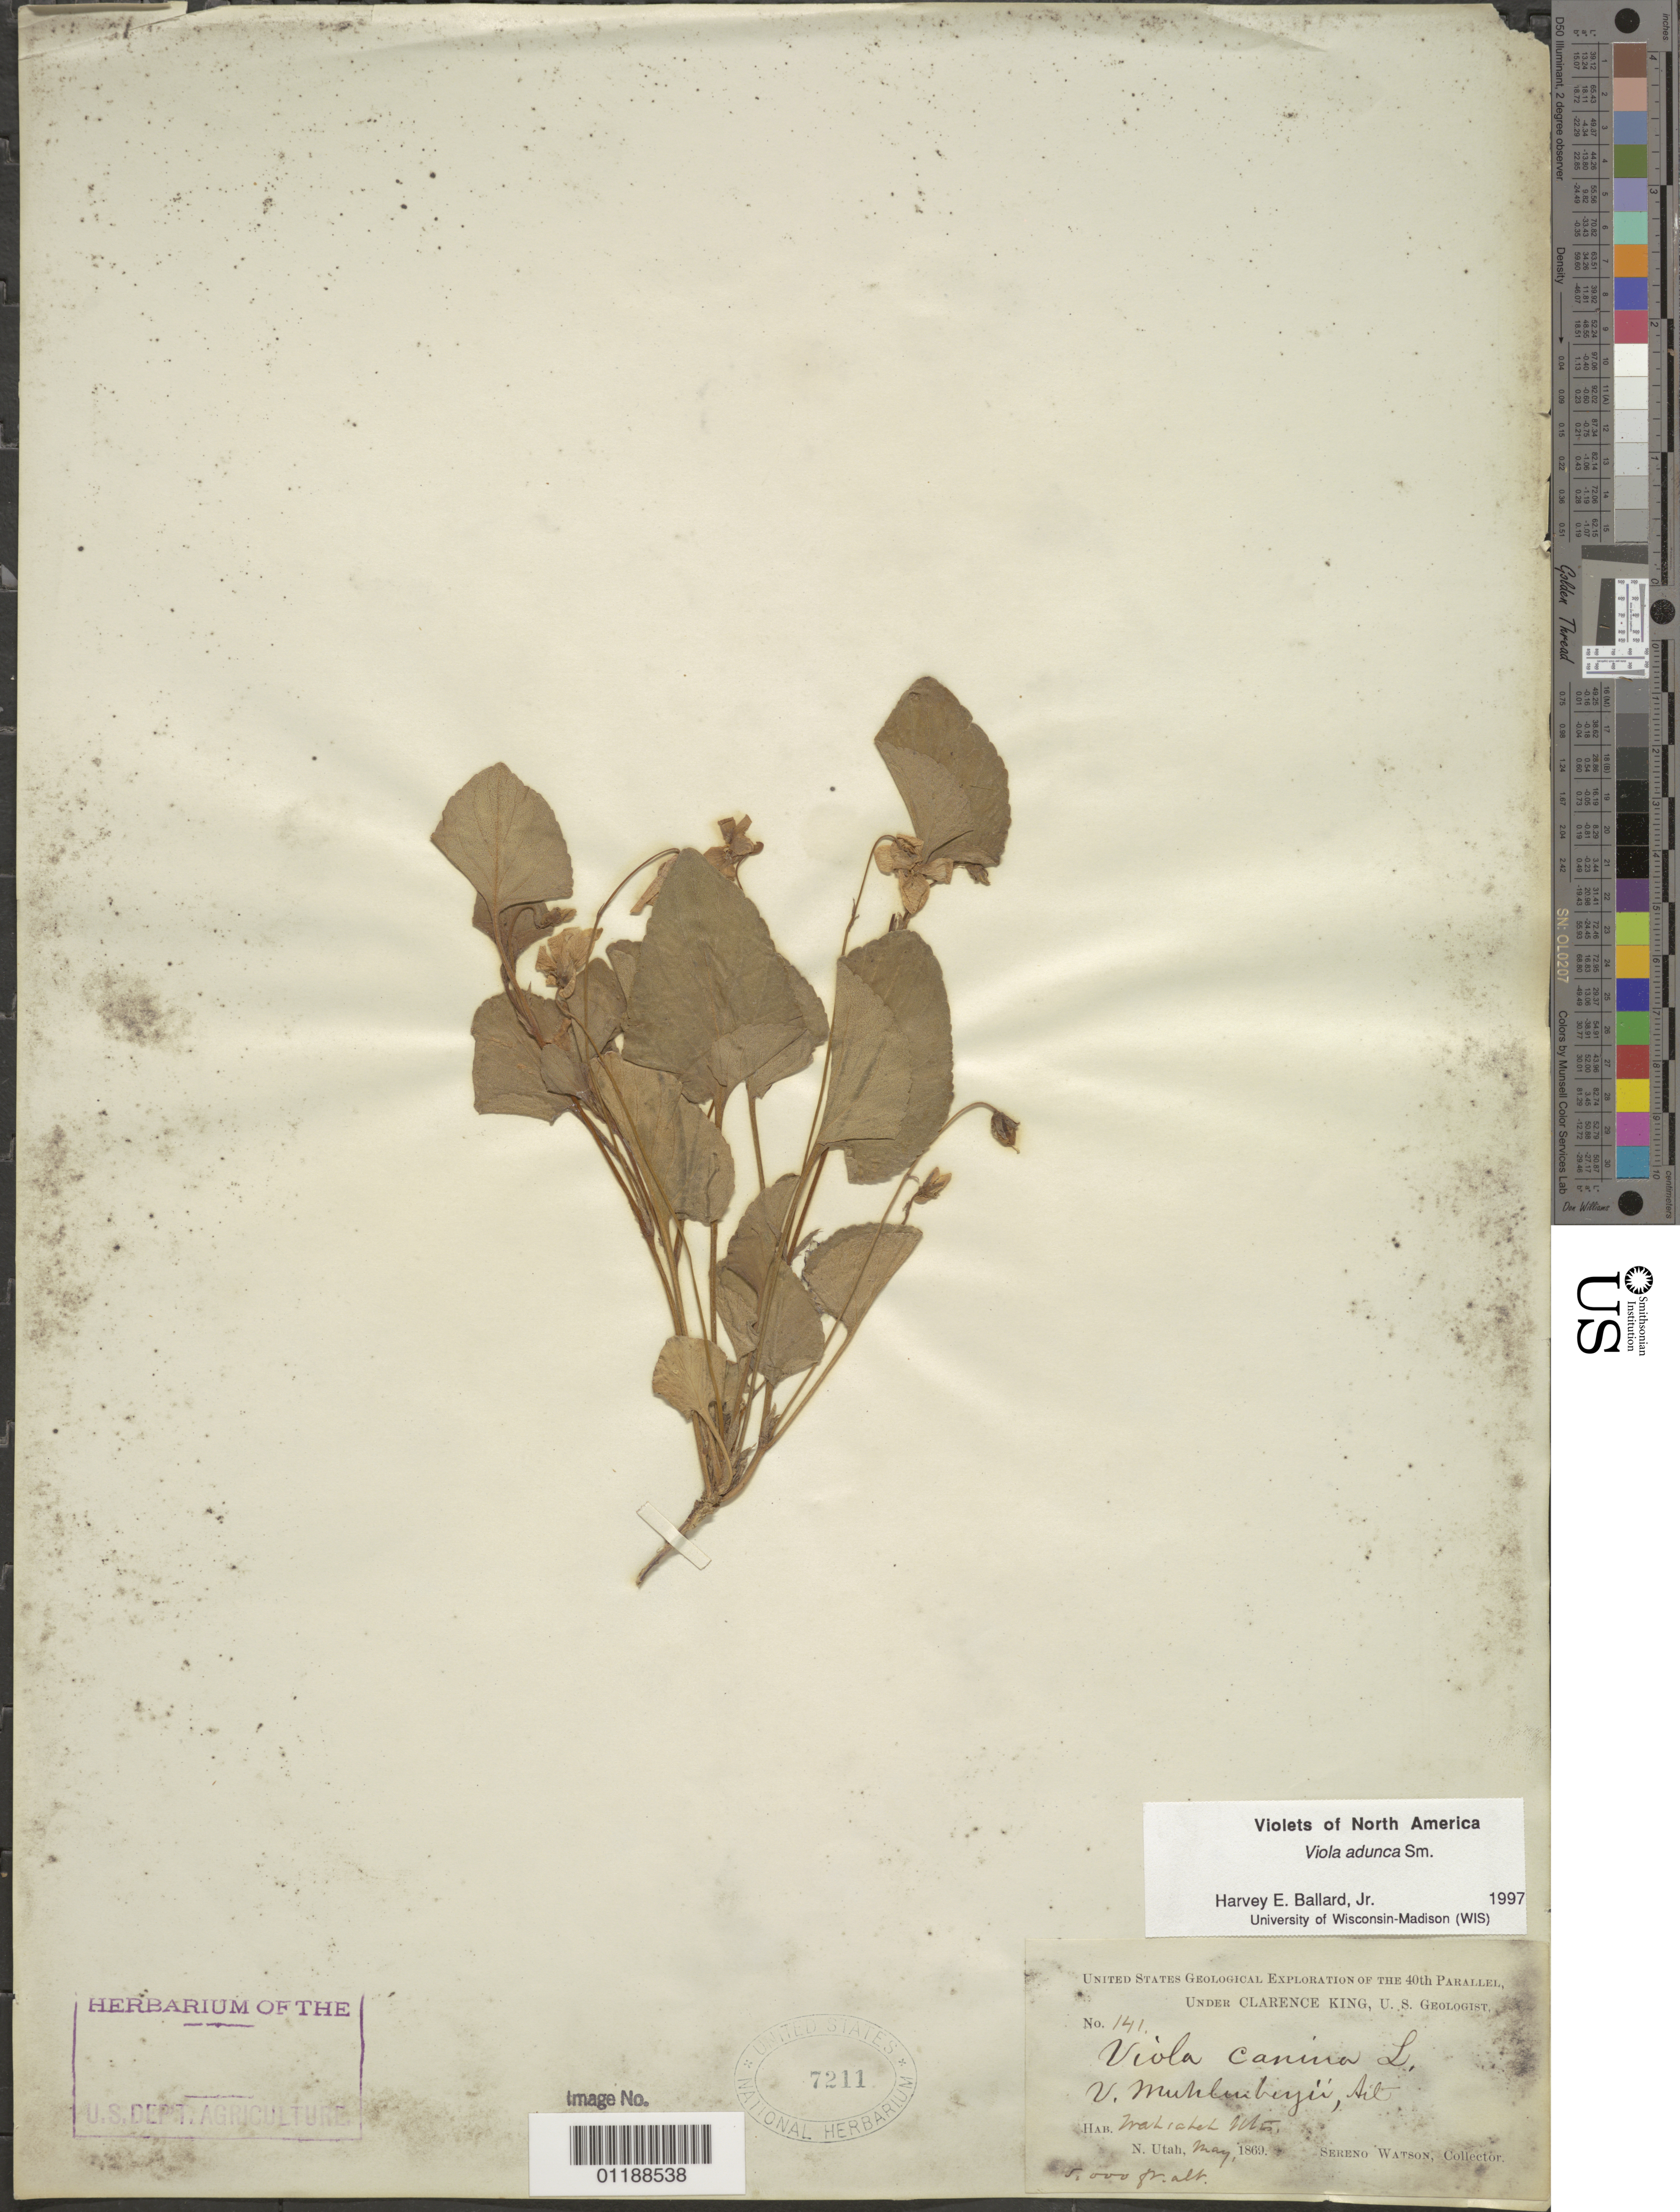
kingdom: Plantae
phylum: Tracheophyta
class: Magnoliopsida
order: Malpighiales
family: Violaceae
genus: Viola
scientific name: Viola adunca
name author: Sm.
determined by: Ballard, Harvey E.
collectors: S. Watson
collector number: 141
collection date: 1869-05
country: United States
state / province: Utah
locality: Wasatch Mts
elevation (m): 1524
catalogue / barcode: US 7211